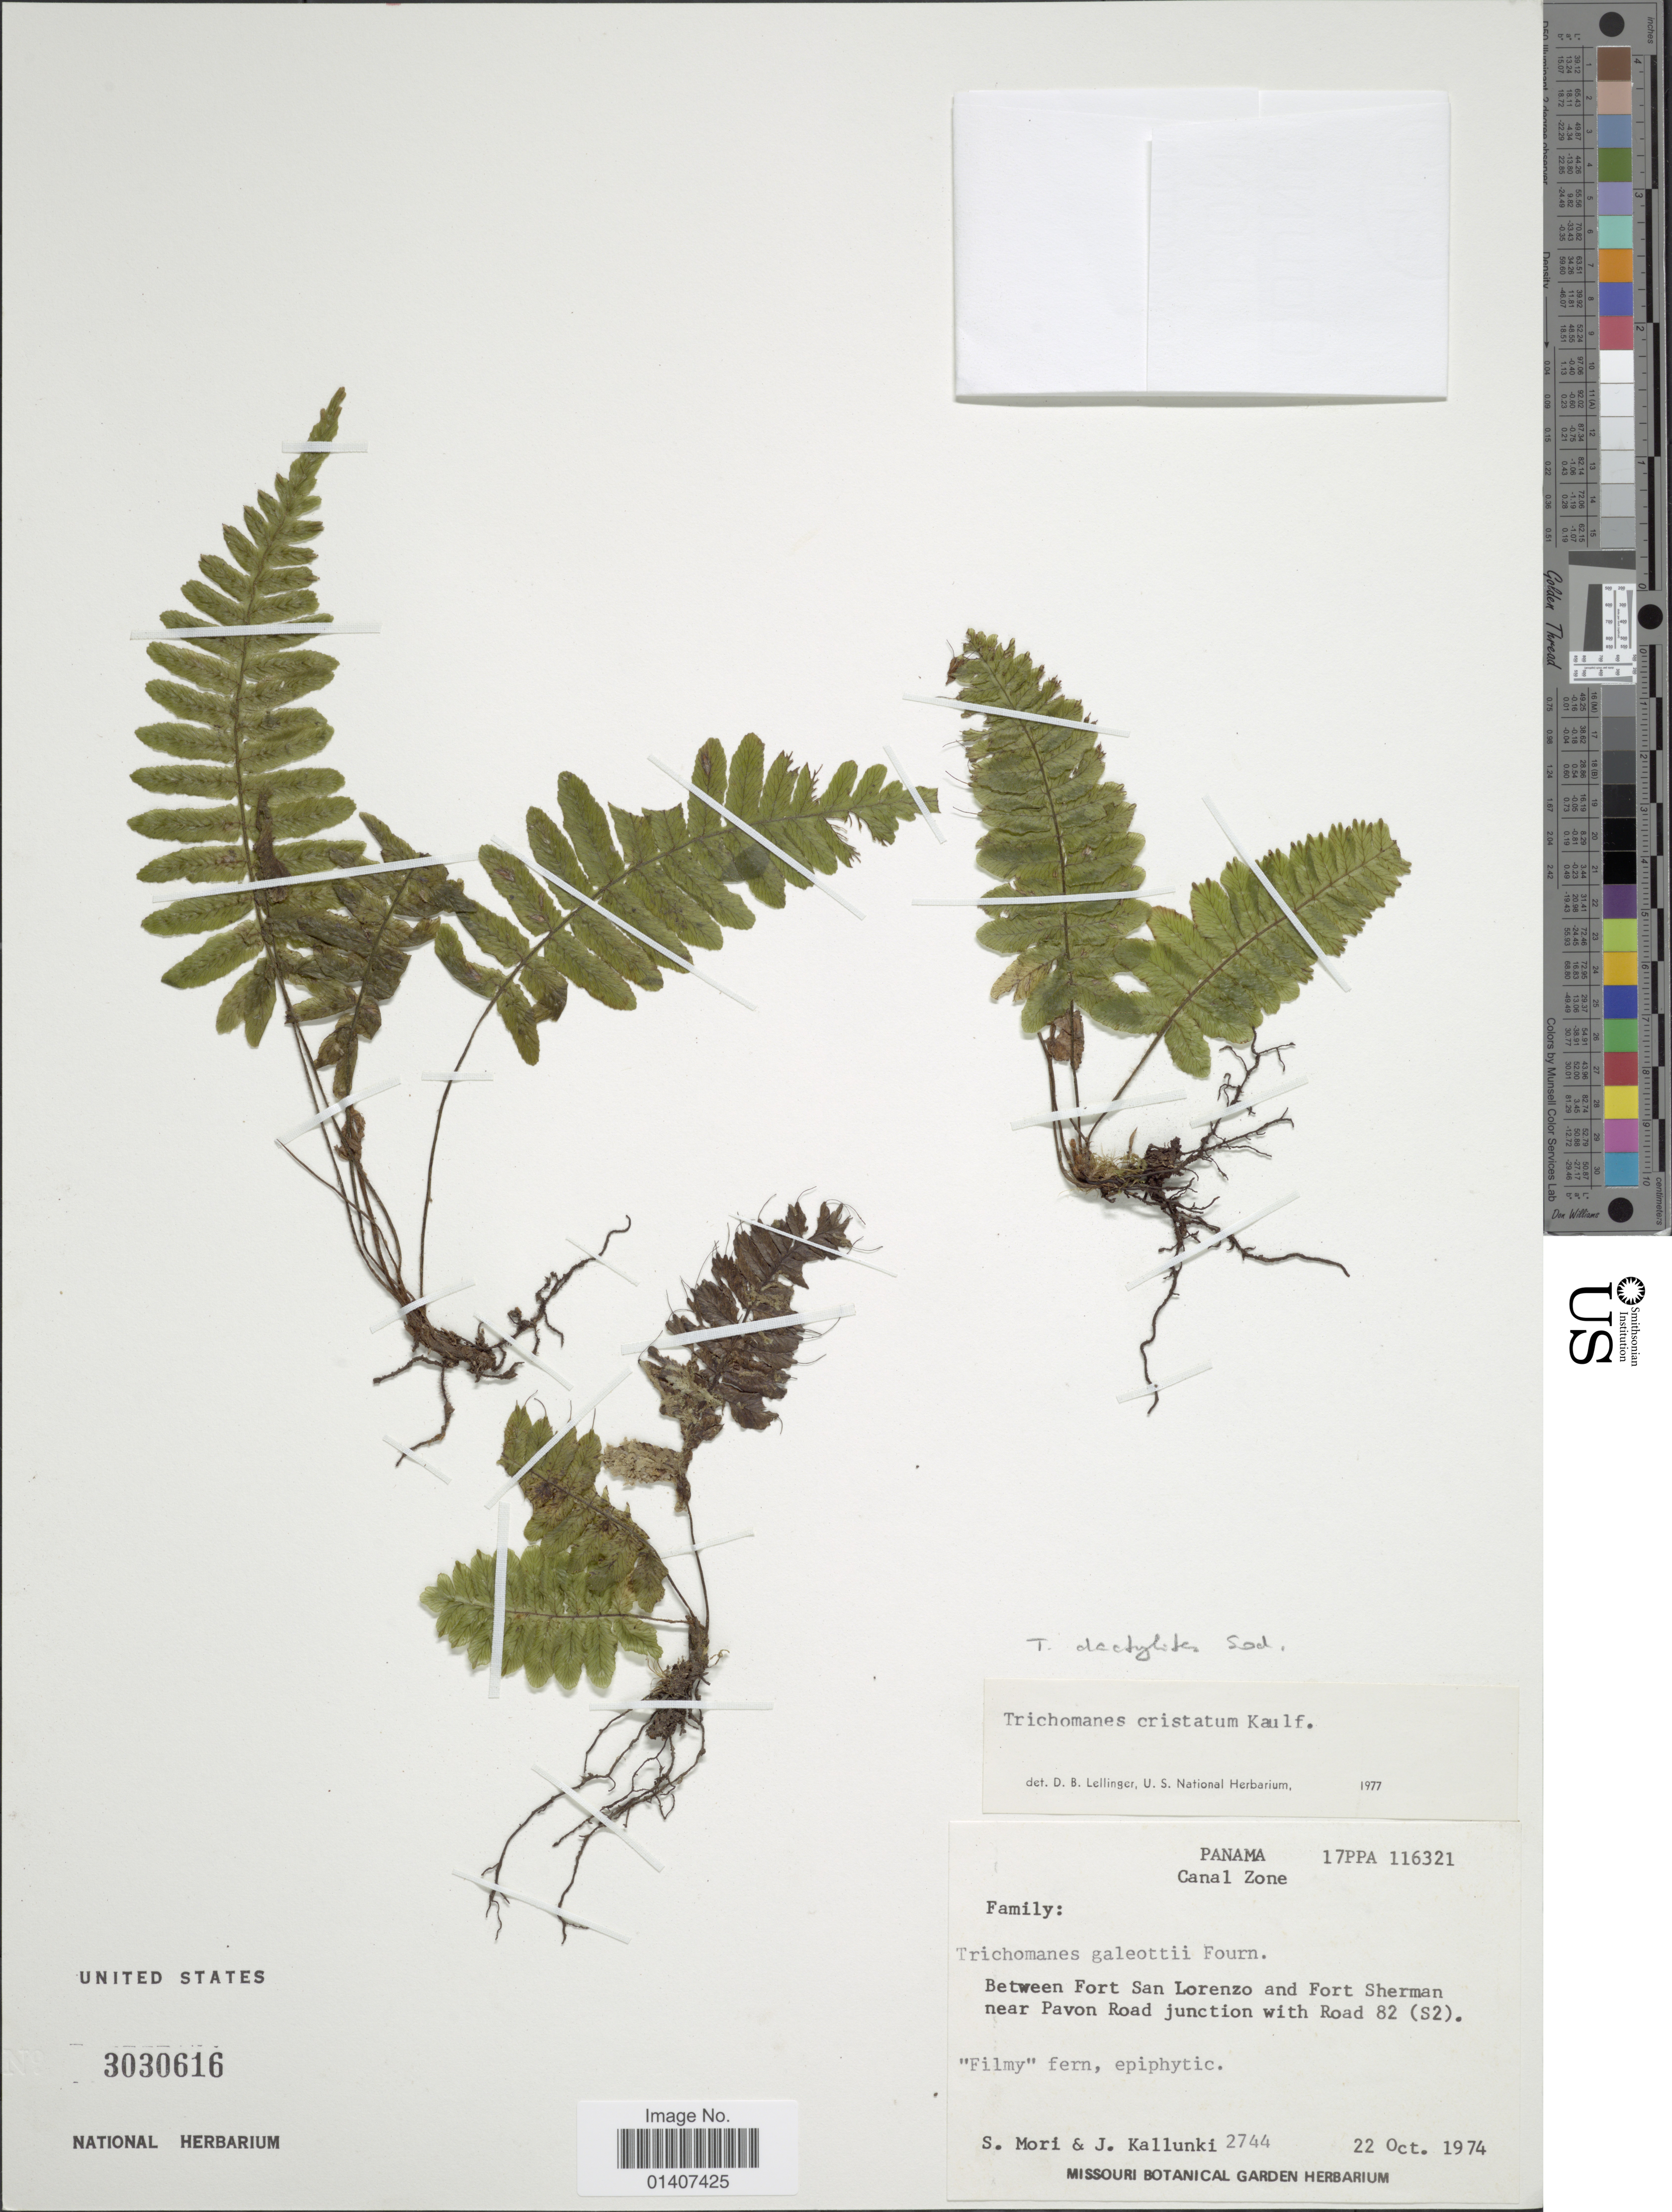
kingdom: Plantae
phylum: Tracheophyta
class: Polypodiopsida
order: Hymenophyllales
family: Hymenophyllaceae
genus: Trichomanes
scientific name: Trichomanes dactylites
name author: Sodiro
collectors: S. Mori & J. Kallunki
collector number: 2744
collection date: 1974-10-22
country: Panama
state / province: Panamá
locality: Canal Zone, between Fort San Lorenzo and Fort Sherman near Pavon Road junction with road 82 (S2)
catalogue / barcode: US 3030616